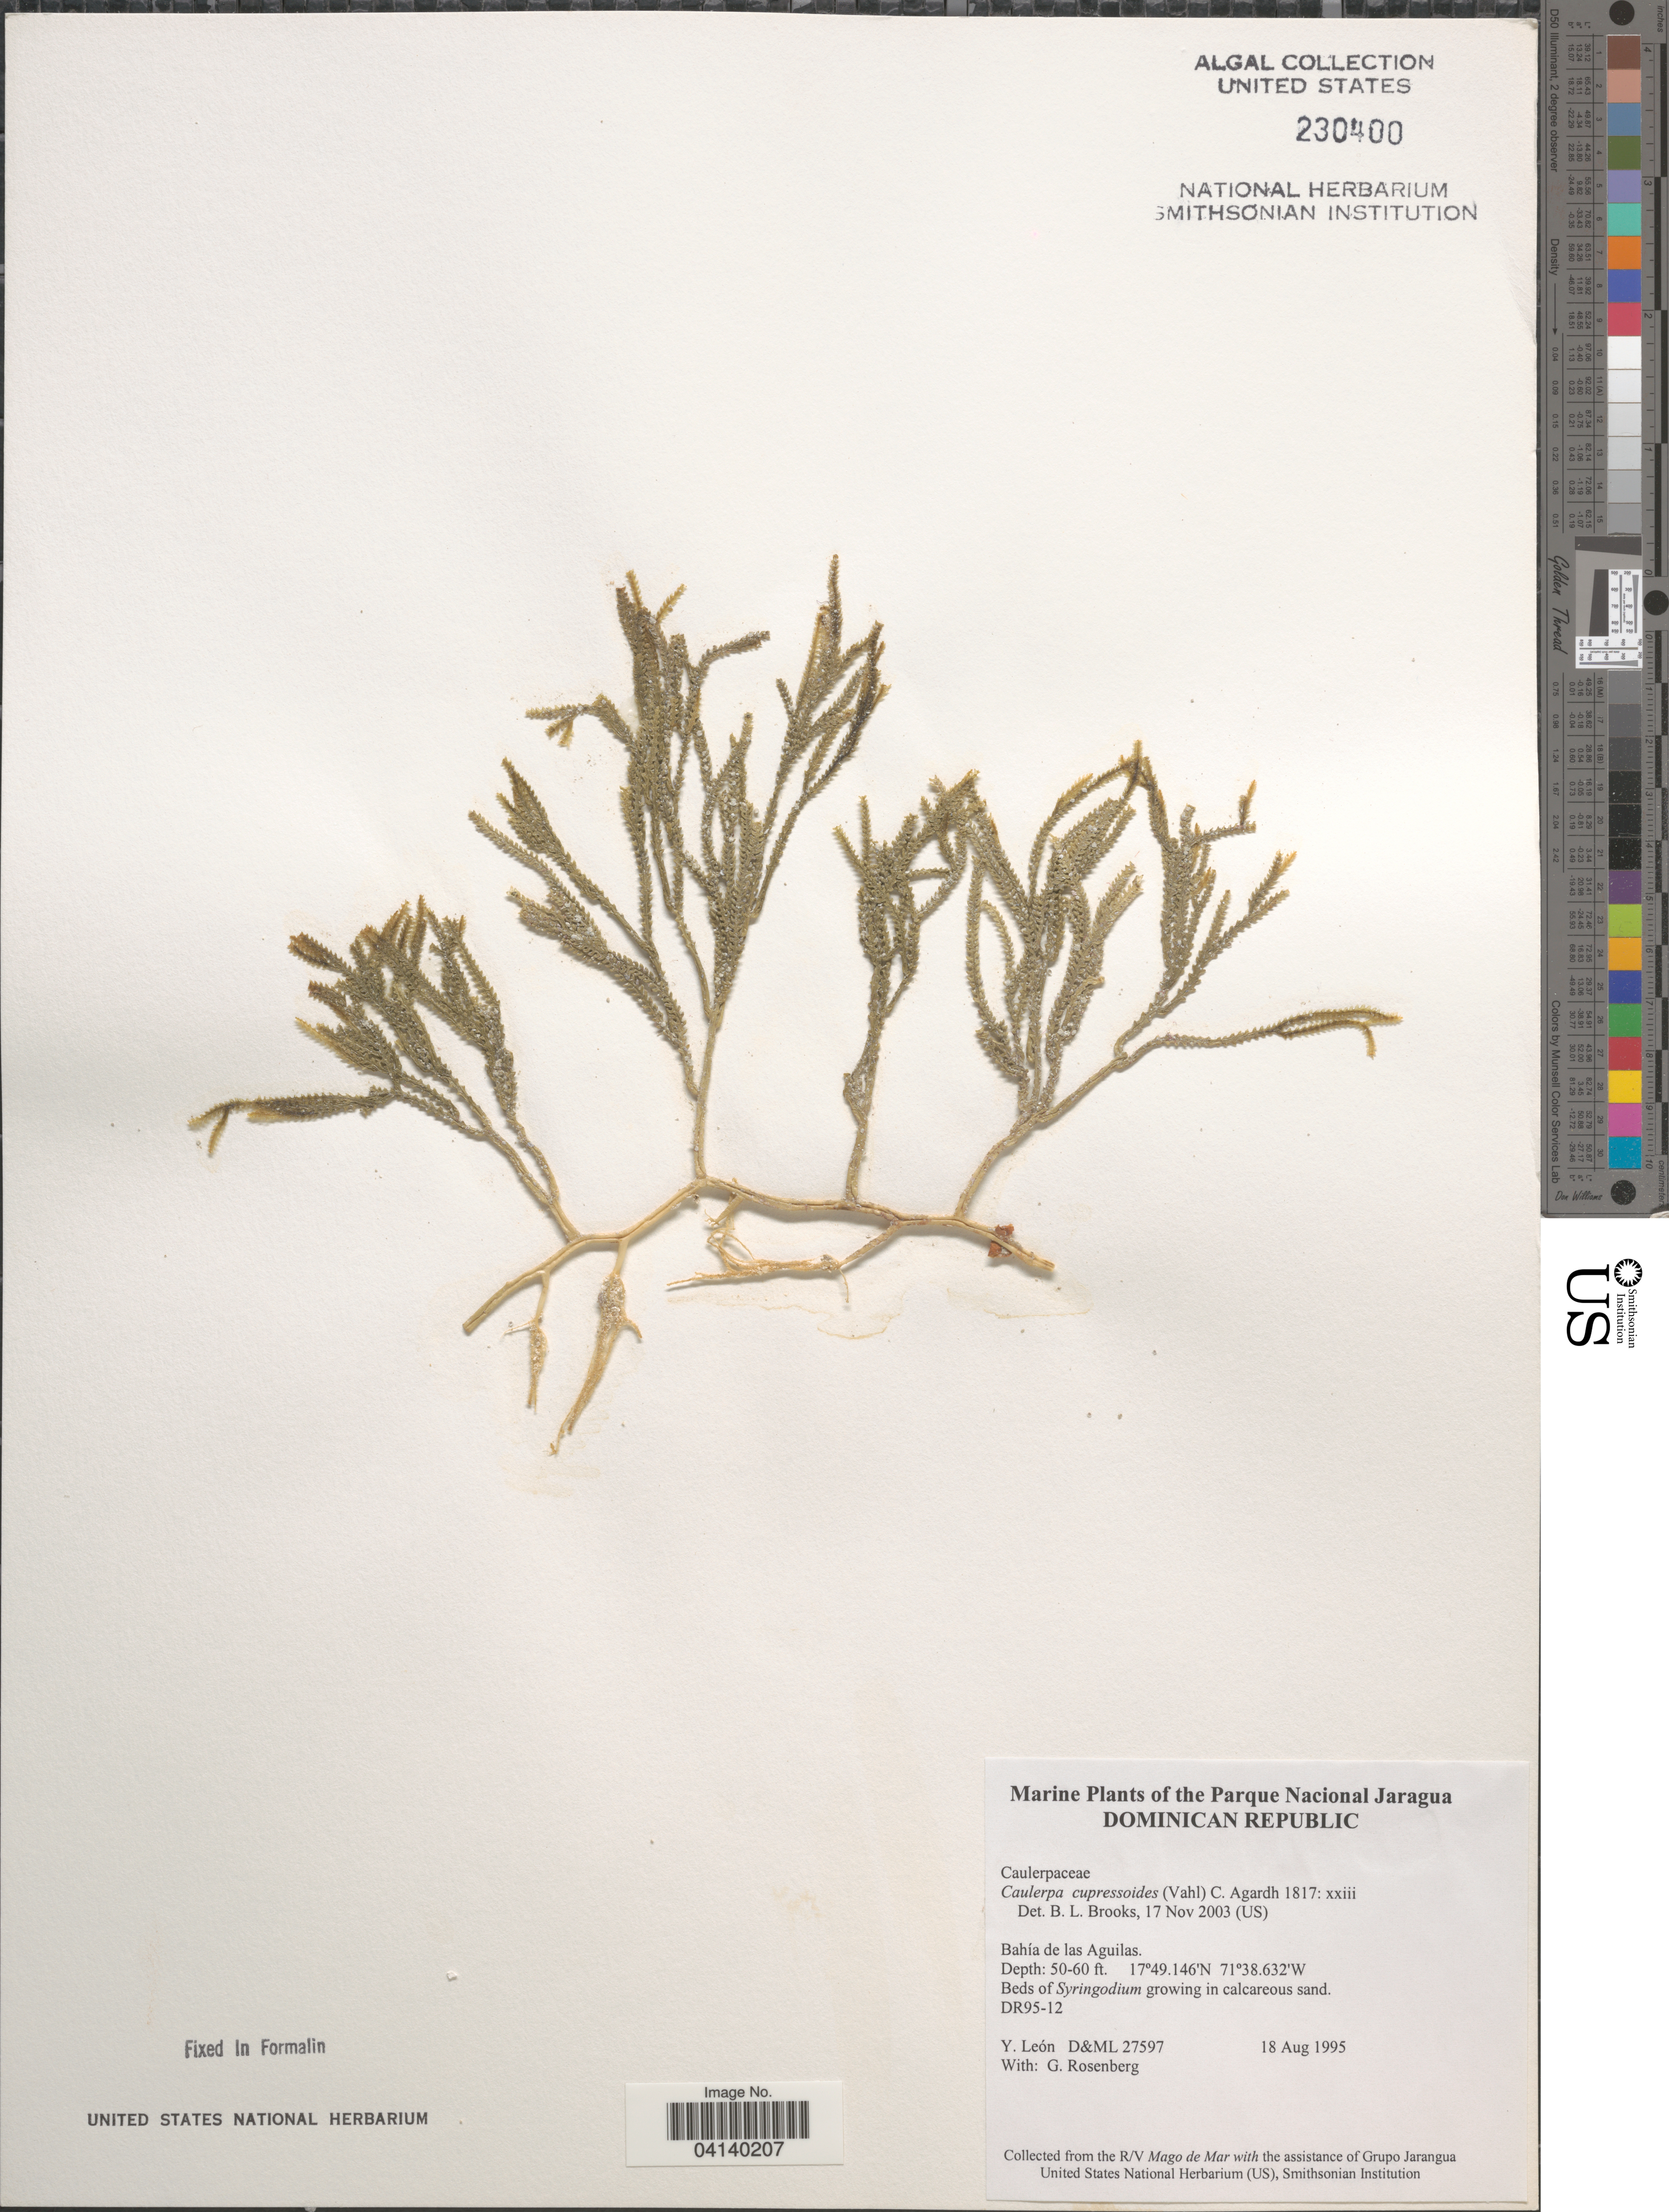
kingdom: Plantae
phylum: Chlorophyta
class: Ulvophyceae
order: Bryopsidales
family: Caulerpaceae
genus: Caulerpa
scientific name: Caulerpa cupressoides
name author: (Vahl) C. Agardh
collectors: Y. León & G. Rosenberg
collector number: D&ML27597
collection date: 1995-08-18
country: Dominican Republic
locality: Parque Nacional Jaragua. Bahía de las Aguilas. DR95-12.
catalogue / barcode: US 230400